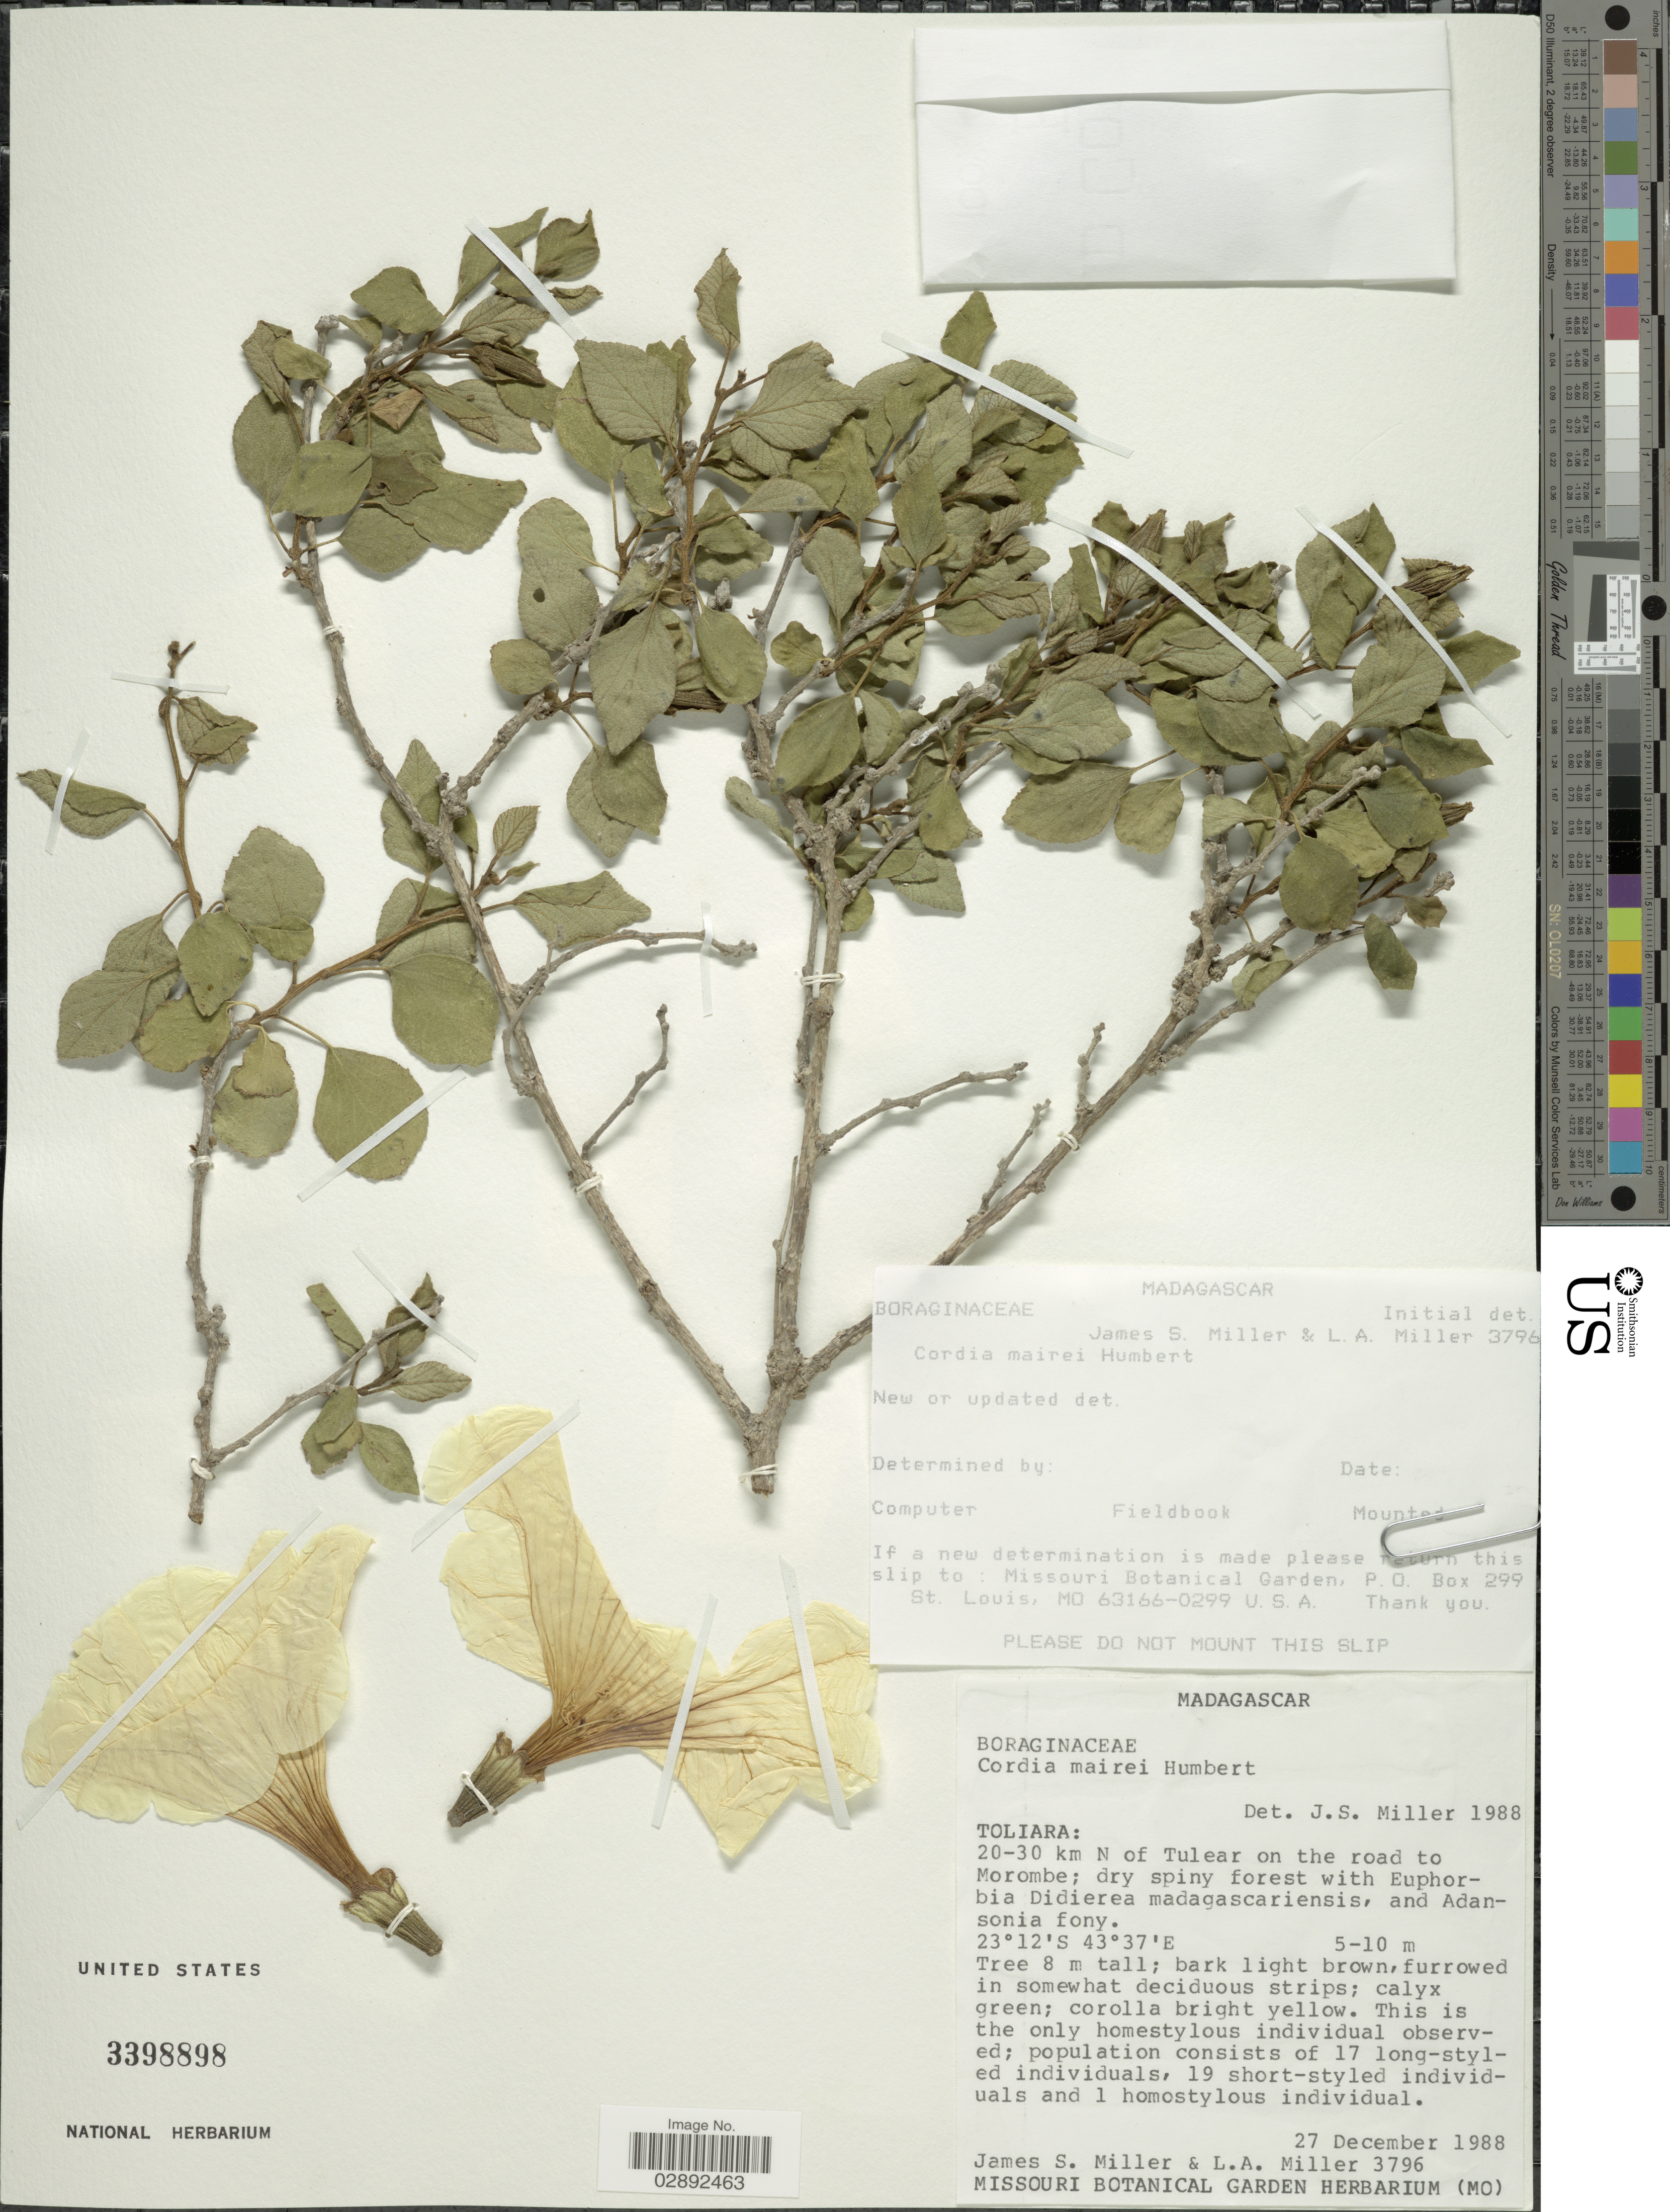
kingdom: Plantae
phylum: Tracheophyta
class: Magnoliopsida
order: Boraginales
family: Cordiaceae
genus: Cordia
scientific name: Cordia mairei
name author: Humbert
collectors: J. S. Miller & L. A. Miller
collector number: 3796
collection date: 1988-12-27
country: Madagascar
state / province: Atsimo-Andrefana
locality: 20-30 km N of Tulear on the road to Morombe.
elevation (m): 5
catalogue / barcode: US 3398898